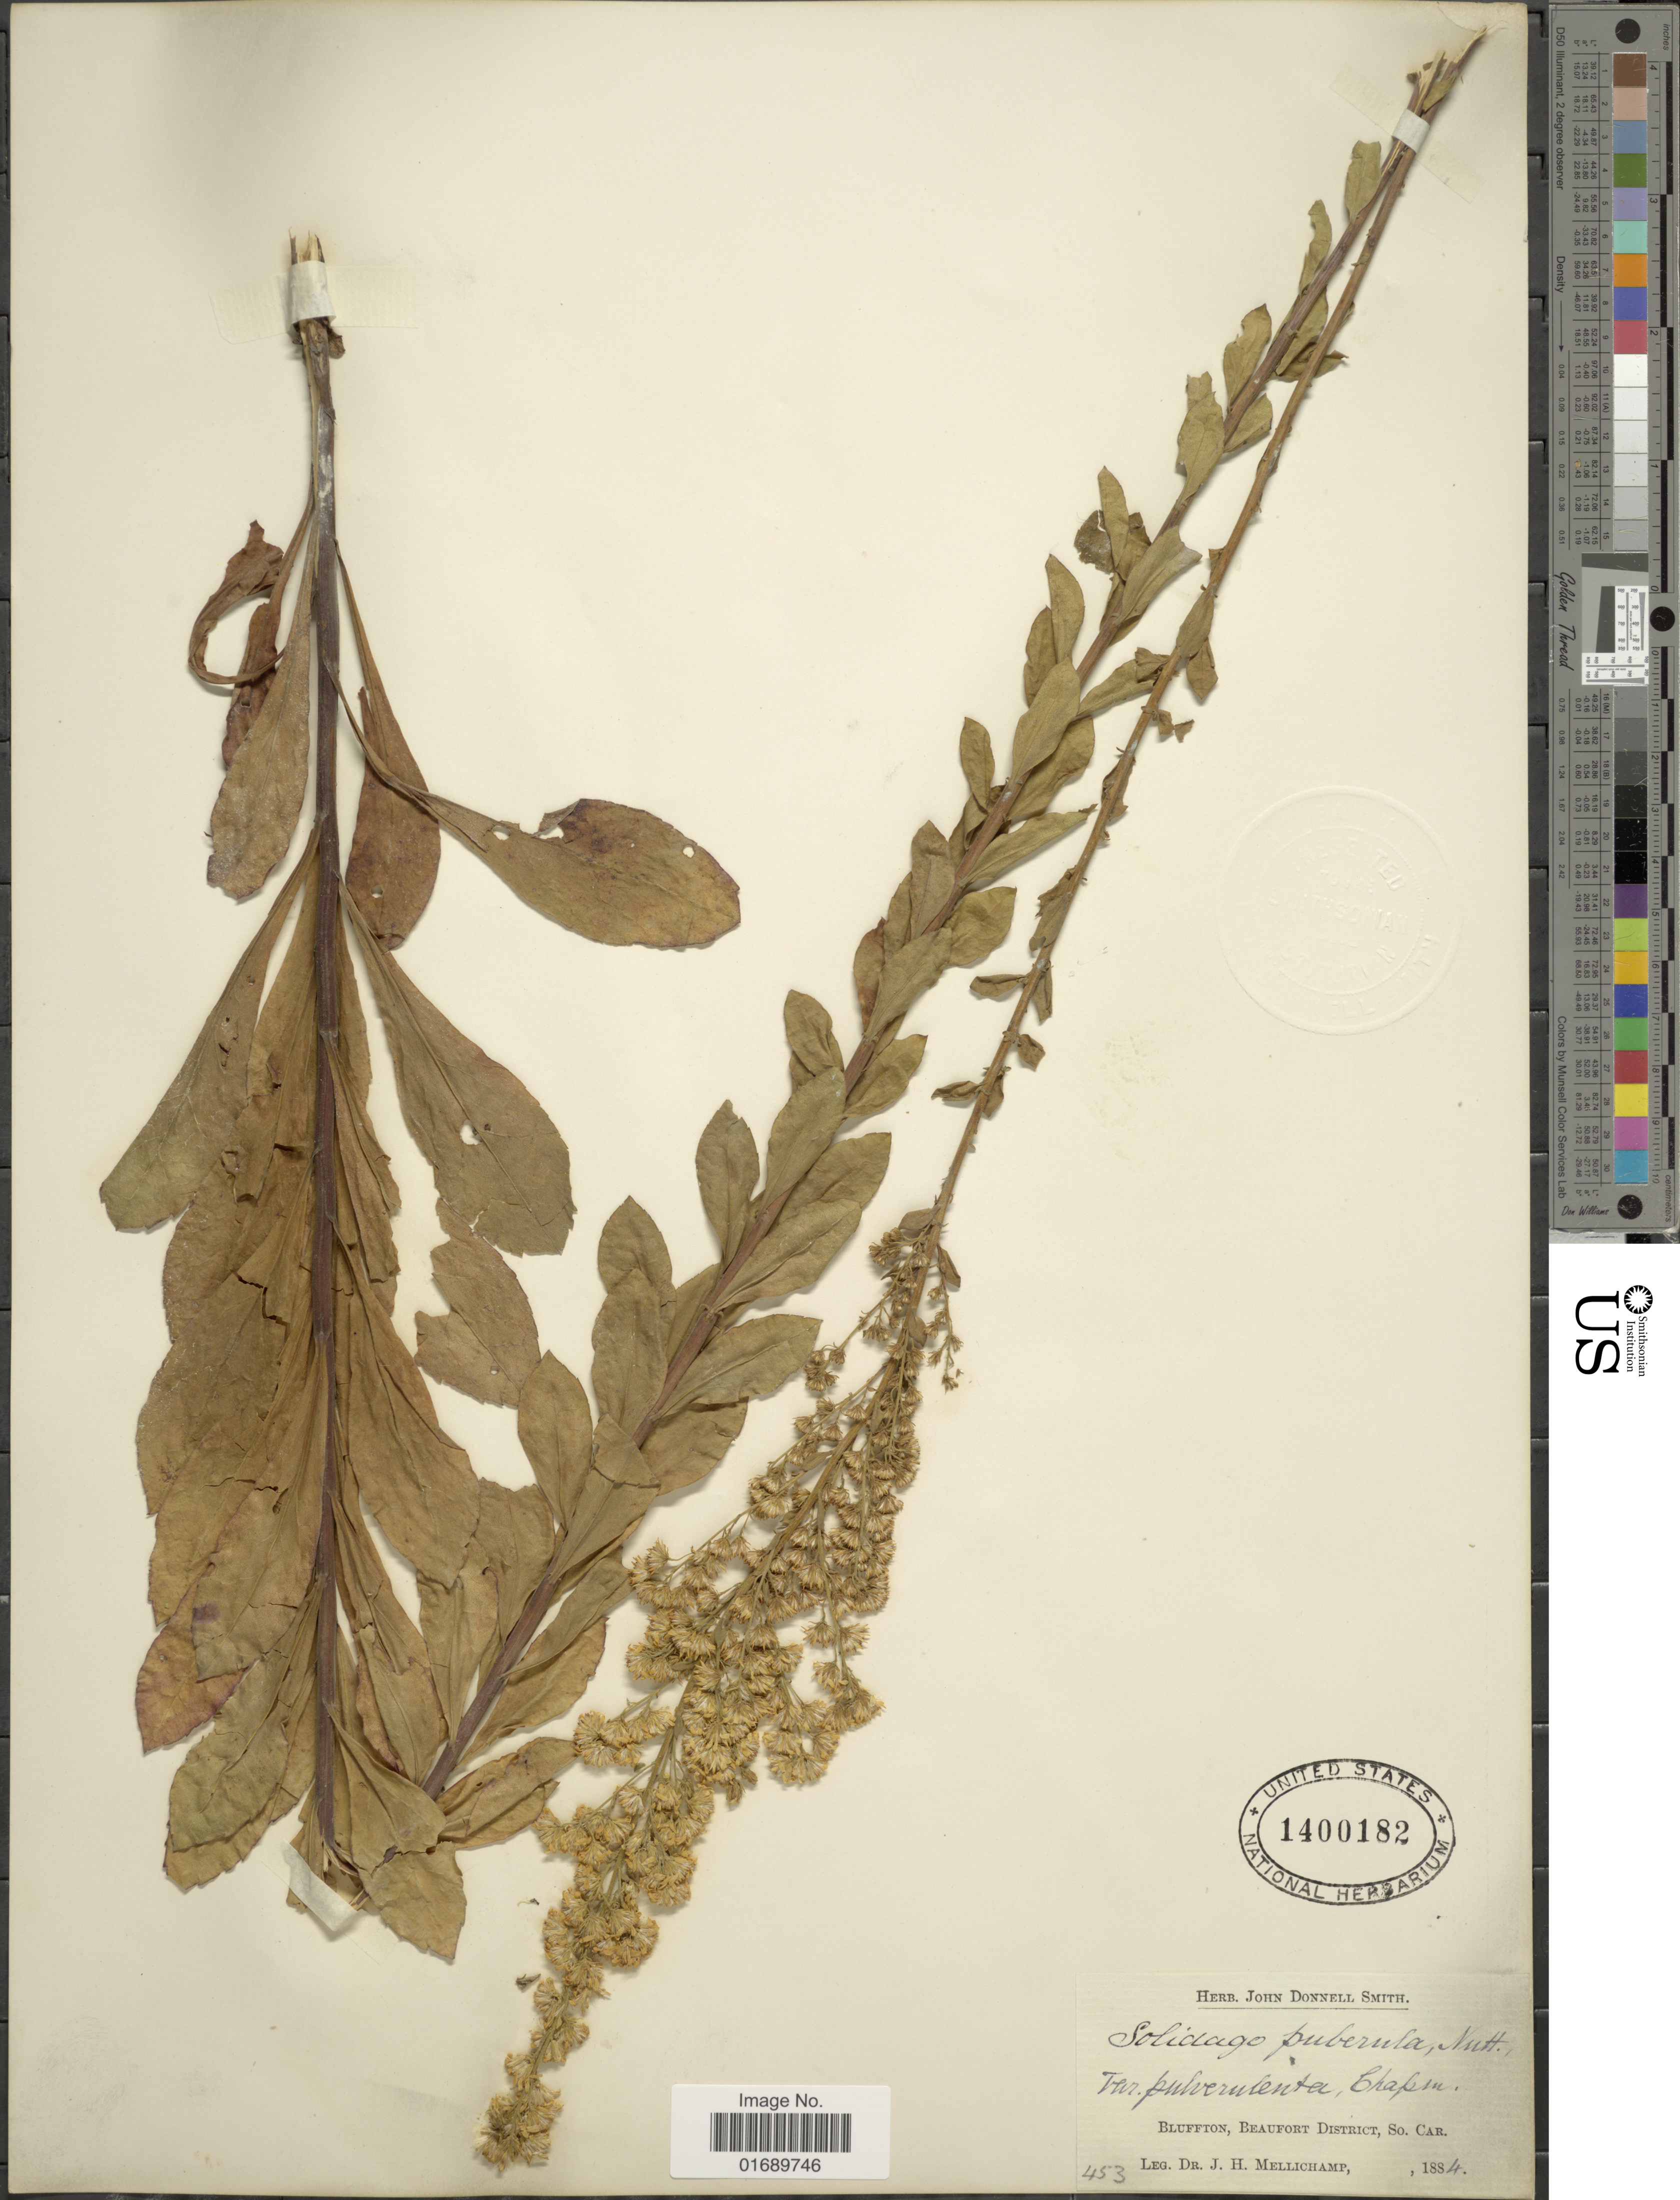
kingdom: Plantae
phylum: Tracheophyta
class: Magnoliopsida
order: Asterales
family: Asteraceae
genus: Solidago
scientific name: Solidago puberula var. pulverulenta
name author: (Nutt.) Chapman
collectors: J. H. Mellichamp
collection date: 1884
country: United States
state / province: South Carolina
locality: Bluffton, Beaufort District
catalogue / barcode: US 1400182